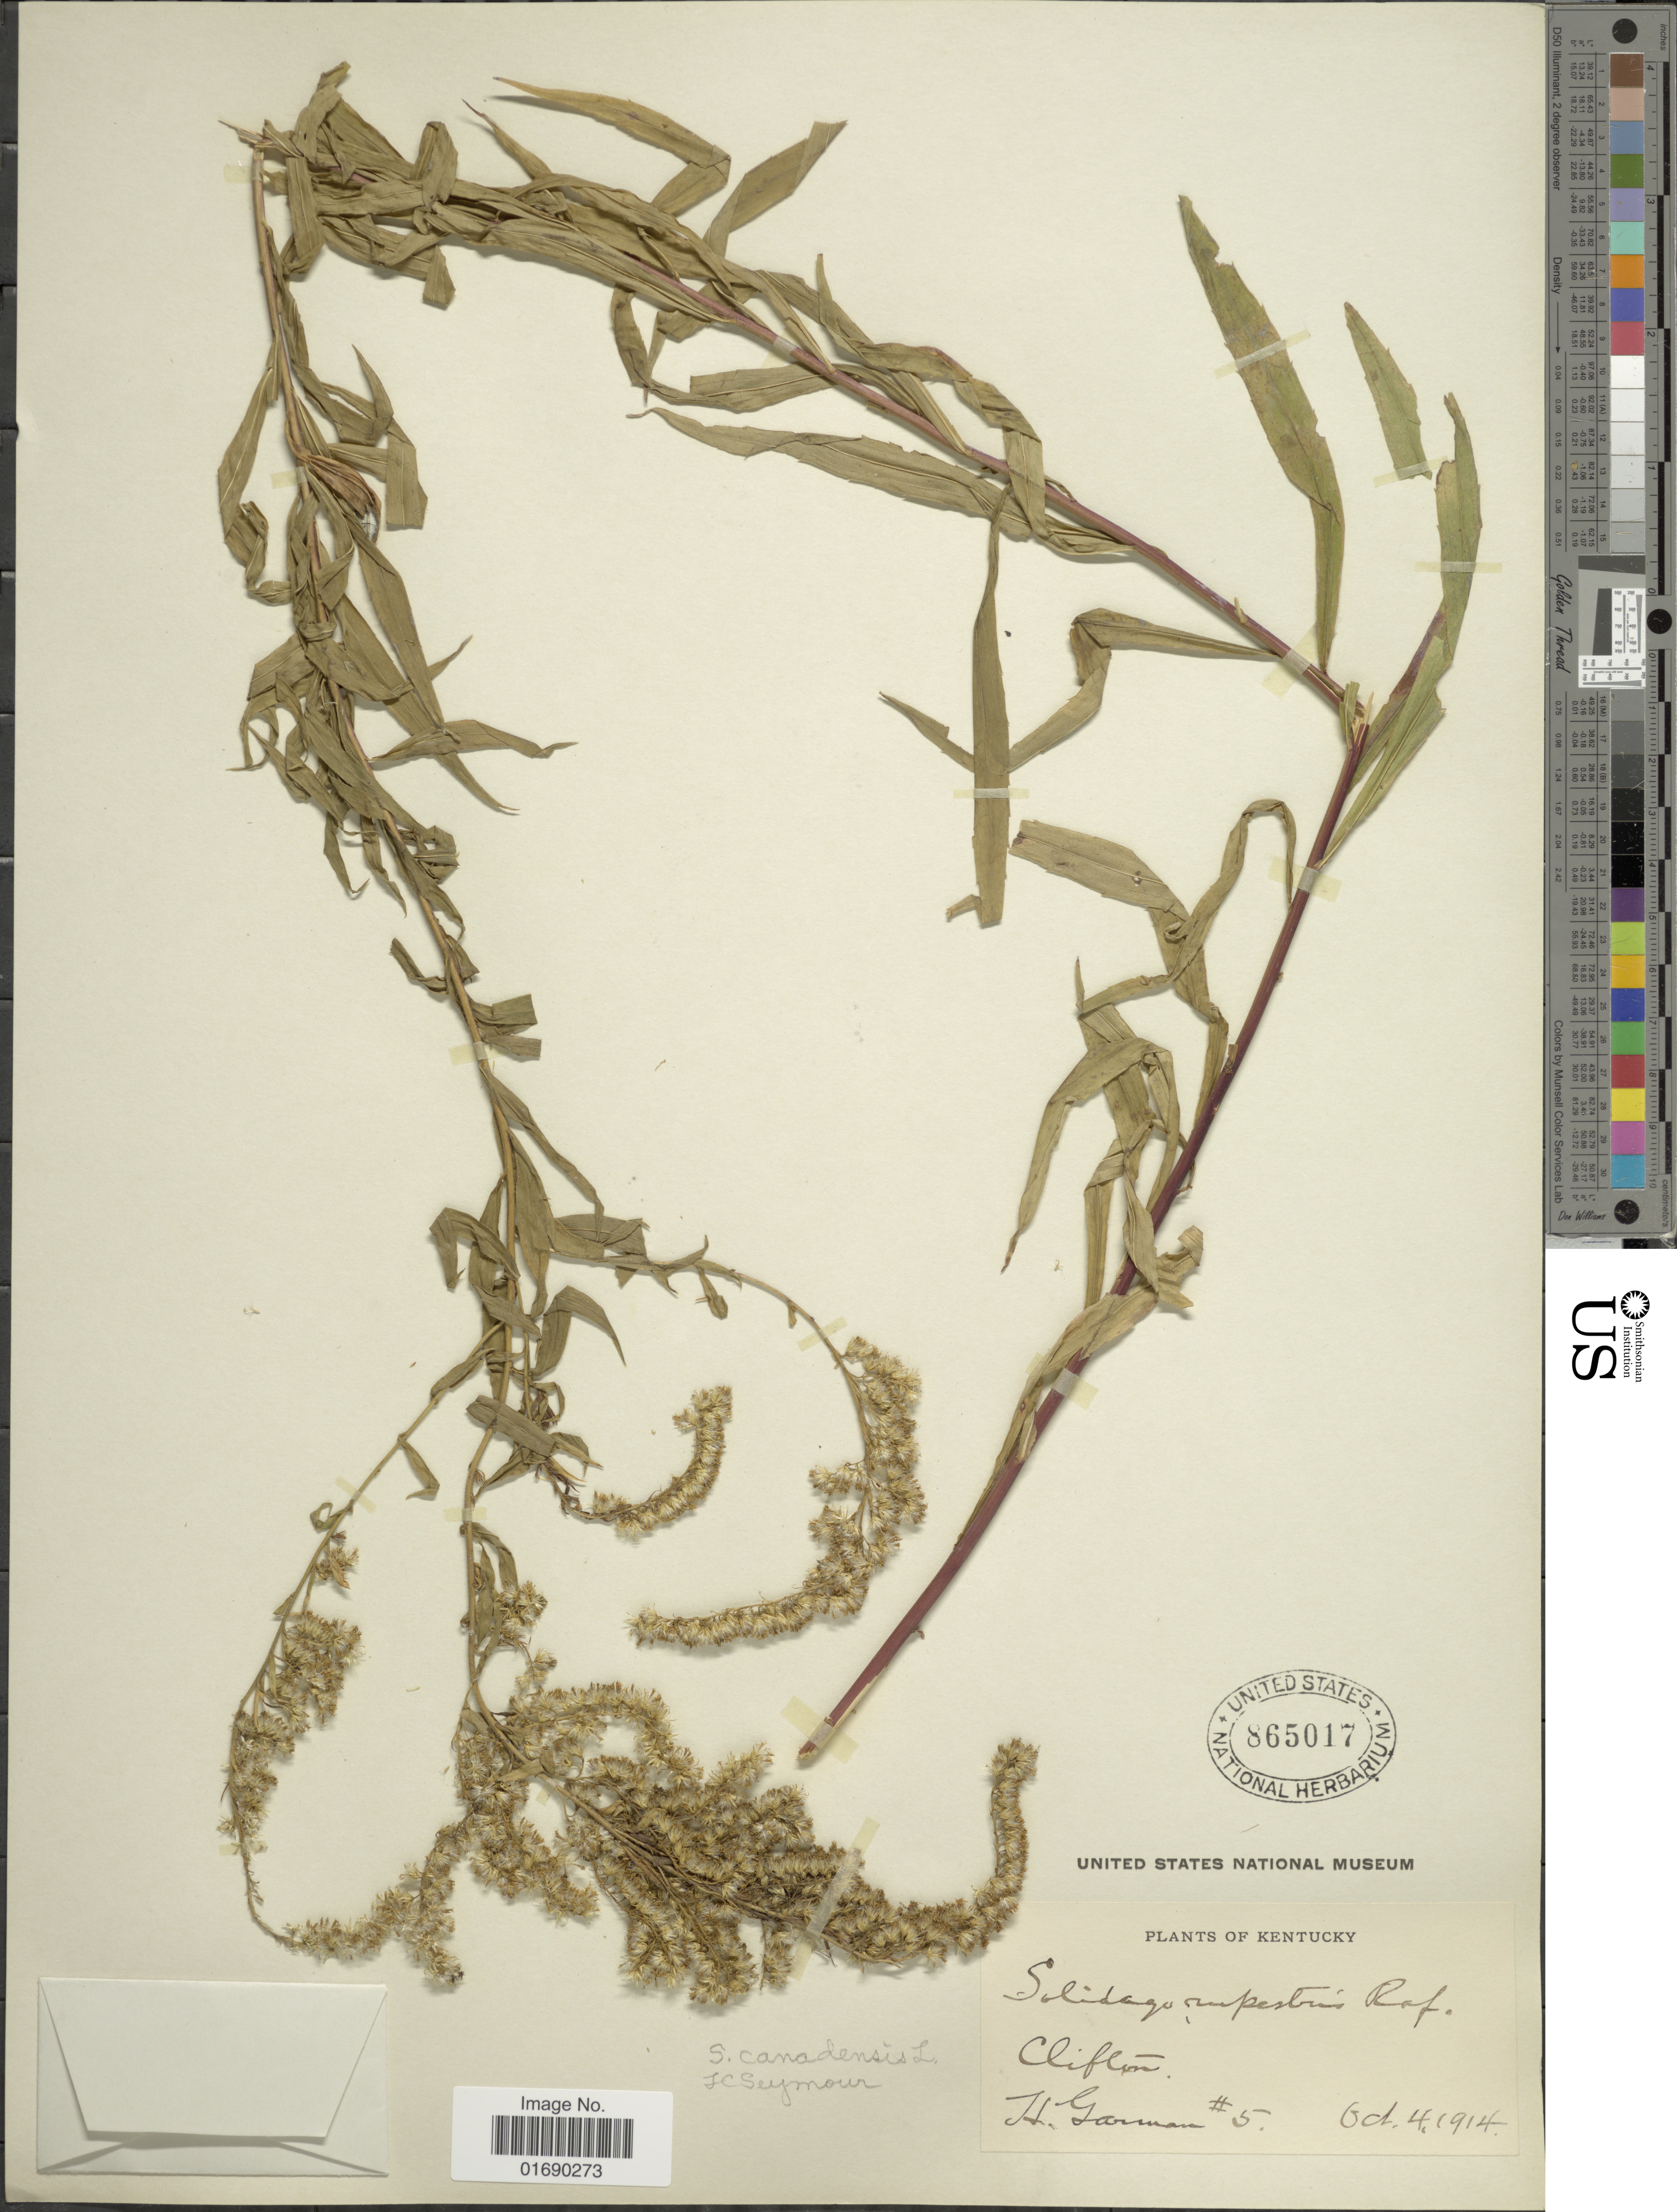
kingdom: Plantae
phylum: Tracheophyta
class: Magnoliopsida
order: Asterales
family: Asteraceae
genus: Solidago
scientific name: Solidago rupestris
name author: Raf.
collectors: H. Garman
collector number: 5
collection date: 1914-10-04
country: United States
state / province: Kentucky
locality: Clifton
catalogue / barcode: US 865017